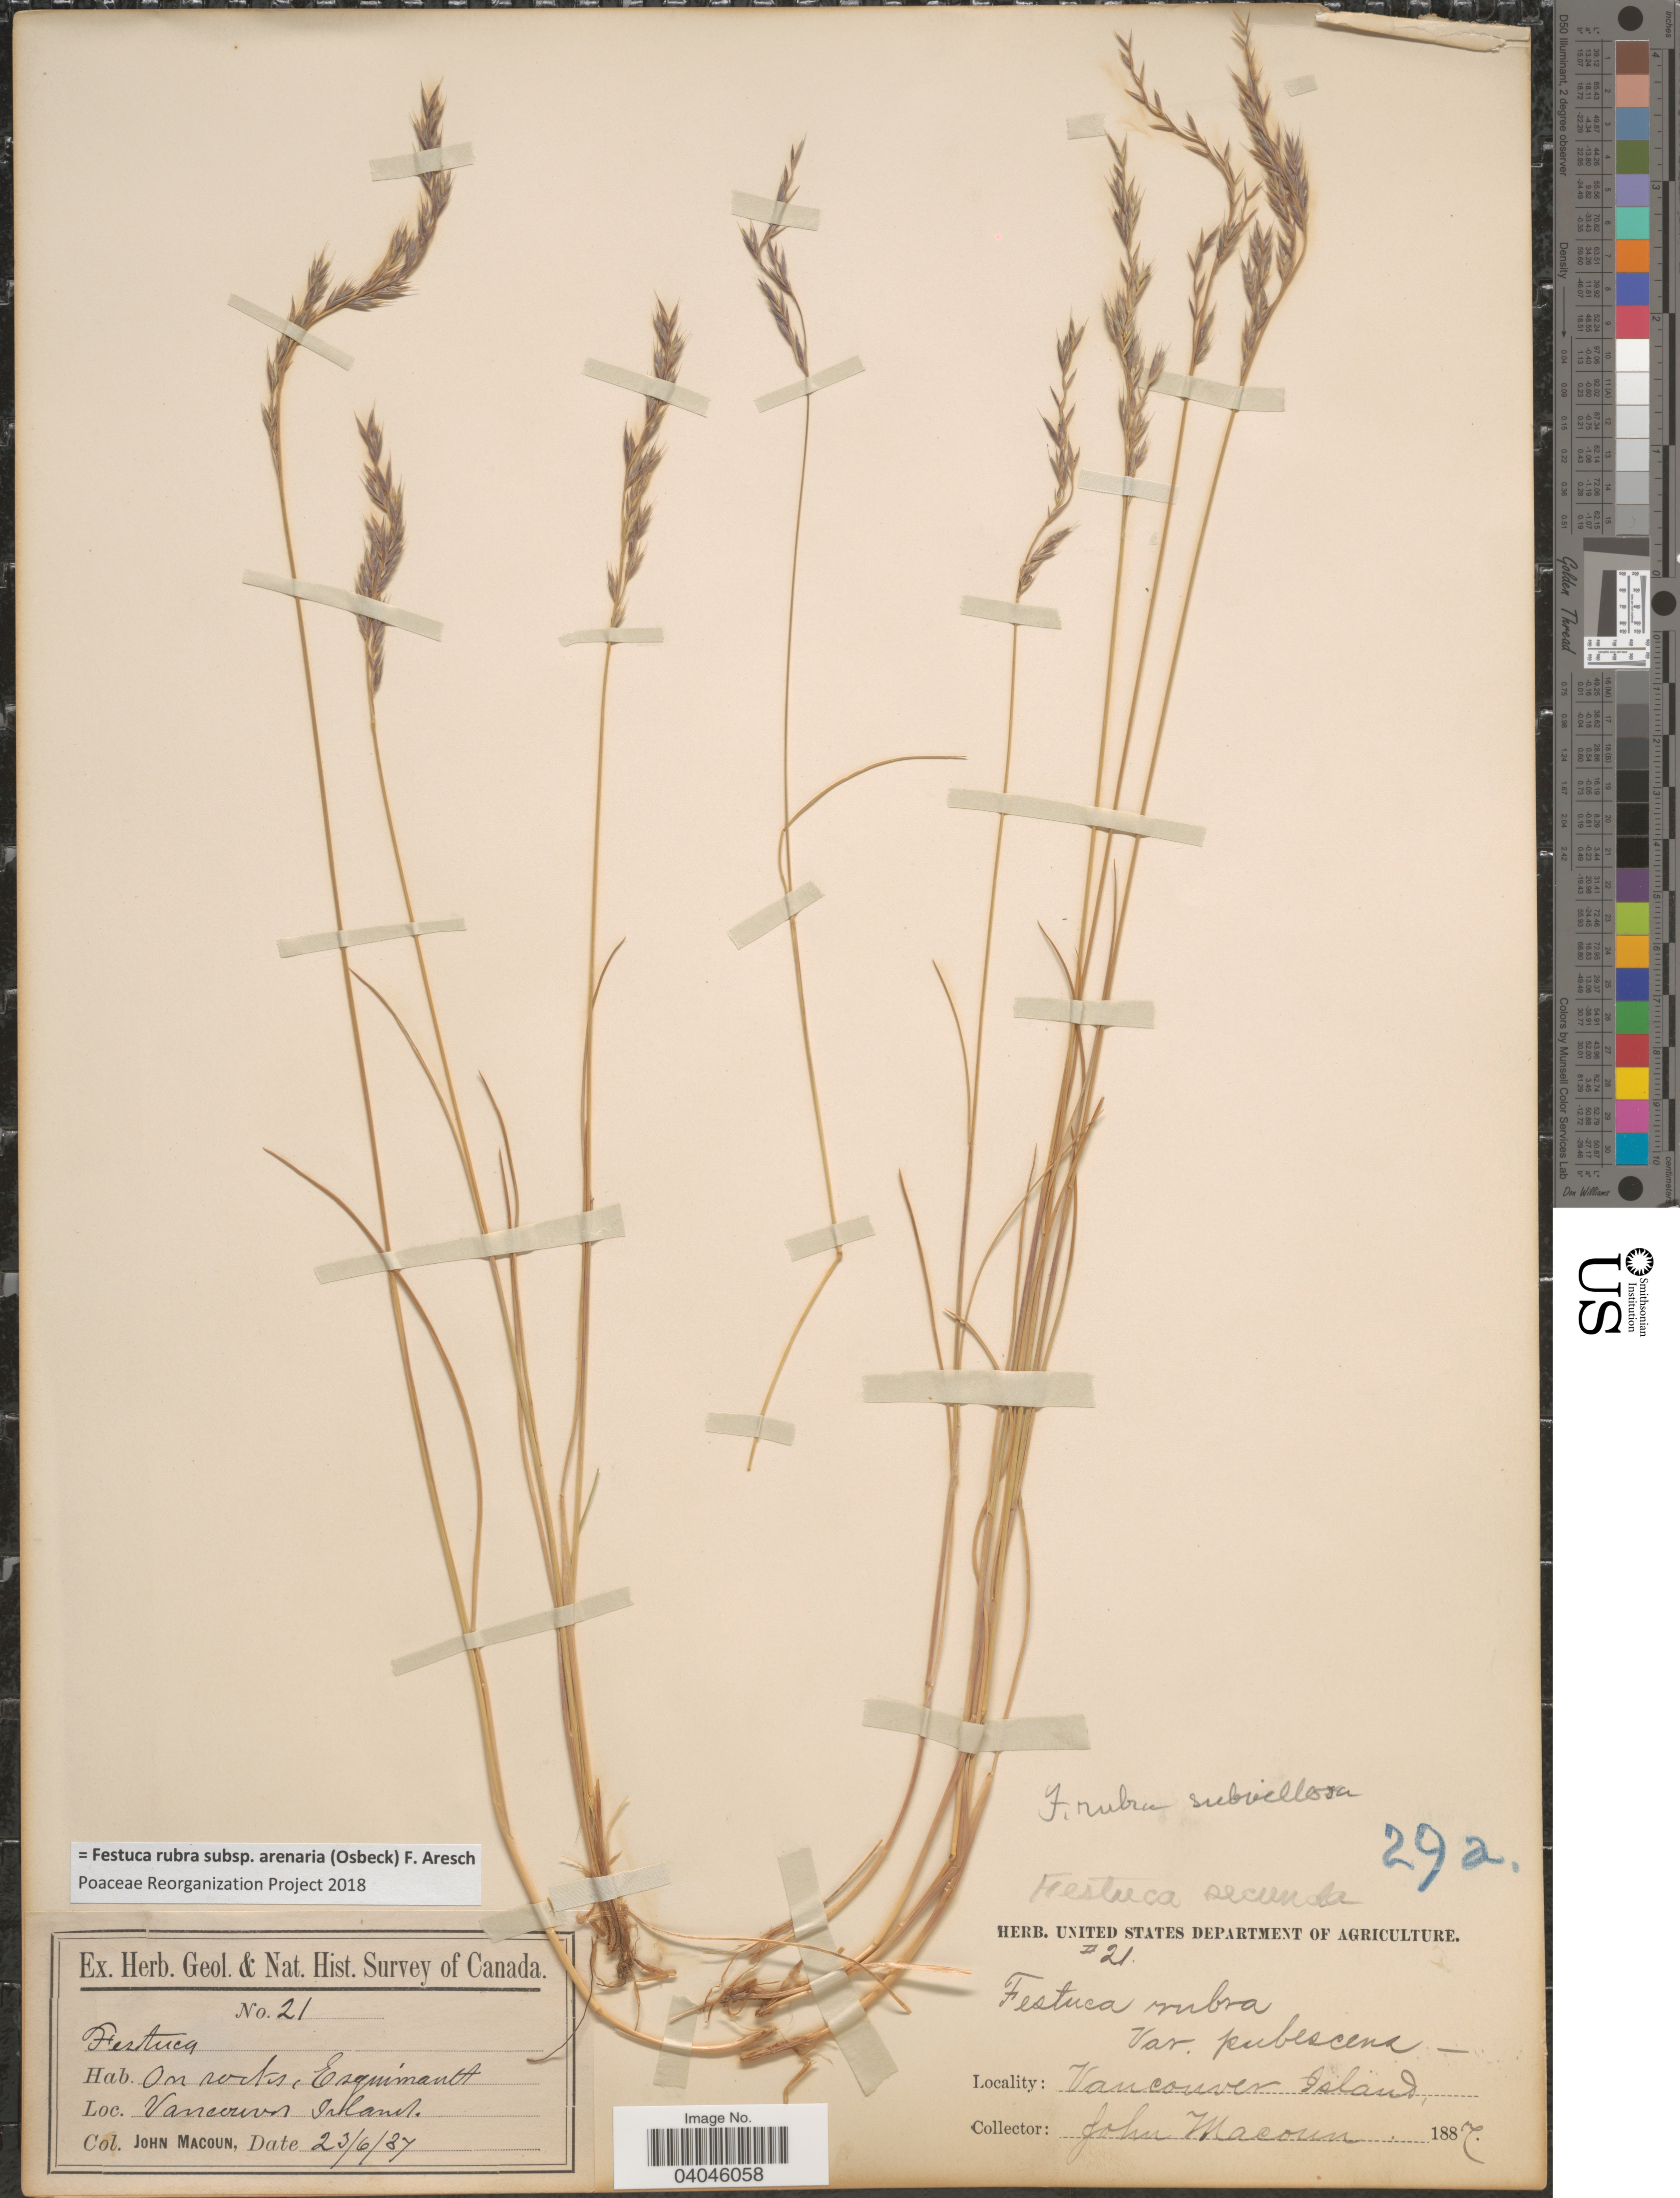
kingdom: Plantae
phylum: Tracheophyta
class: Liliopsida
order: Poales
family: Poaceae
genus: Festuca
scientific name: Festuca rubra subsp. arenaria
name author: (Osbeck) F. Aresch.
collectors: J. Macoun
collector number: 21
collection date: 1887-06-23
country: Canada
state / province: British Columbia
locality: Vancouver Island. On rocks, Esquimault.